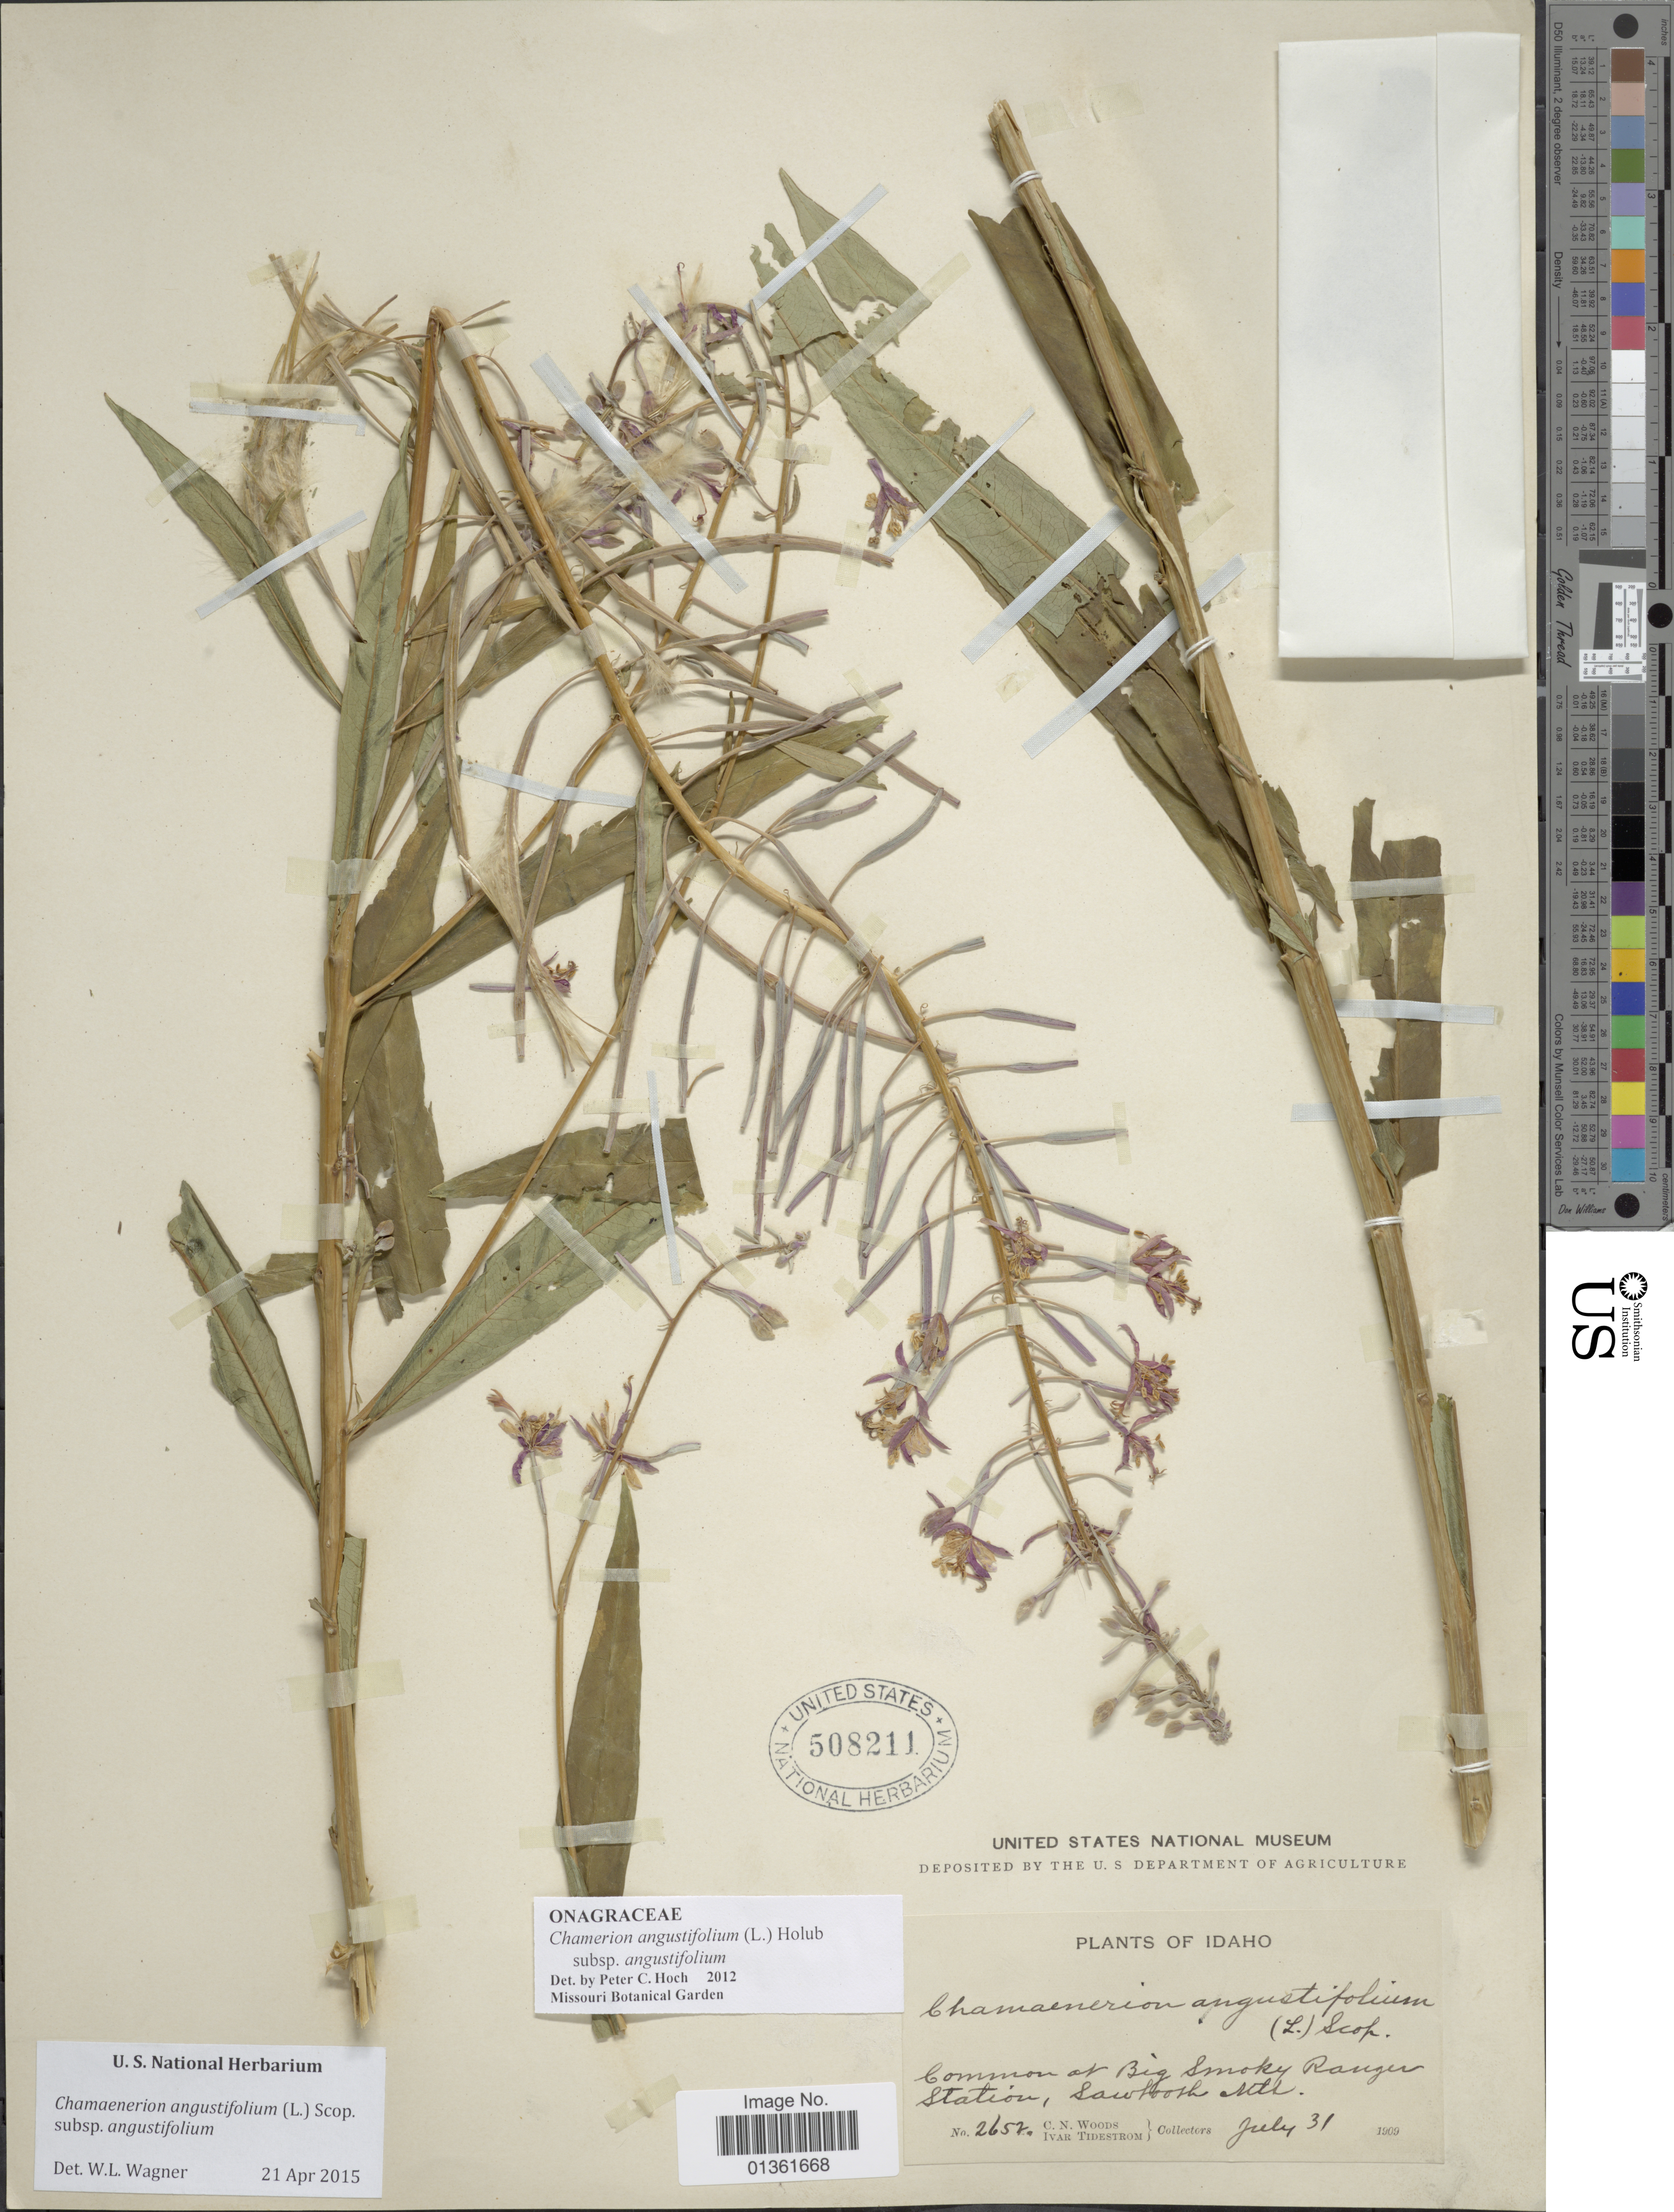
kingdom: Plantae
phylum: Tracheophyta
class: Magnoliopsida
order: Myrtales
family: Onagraceae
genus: Chamaenerion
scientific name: Chamaenerion angustifolium subsp. angustifolium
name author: (L.) Scop.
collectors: C. Woods & I. F. Tidestrom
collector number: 2657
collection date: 1909-07-31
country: United States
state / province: Idaho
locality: Common at Big Soky Ranger Station, Sawtooth Mts.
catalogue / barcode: US 508211